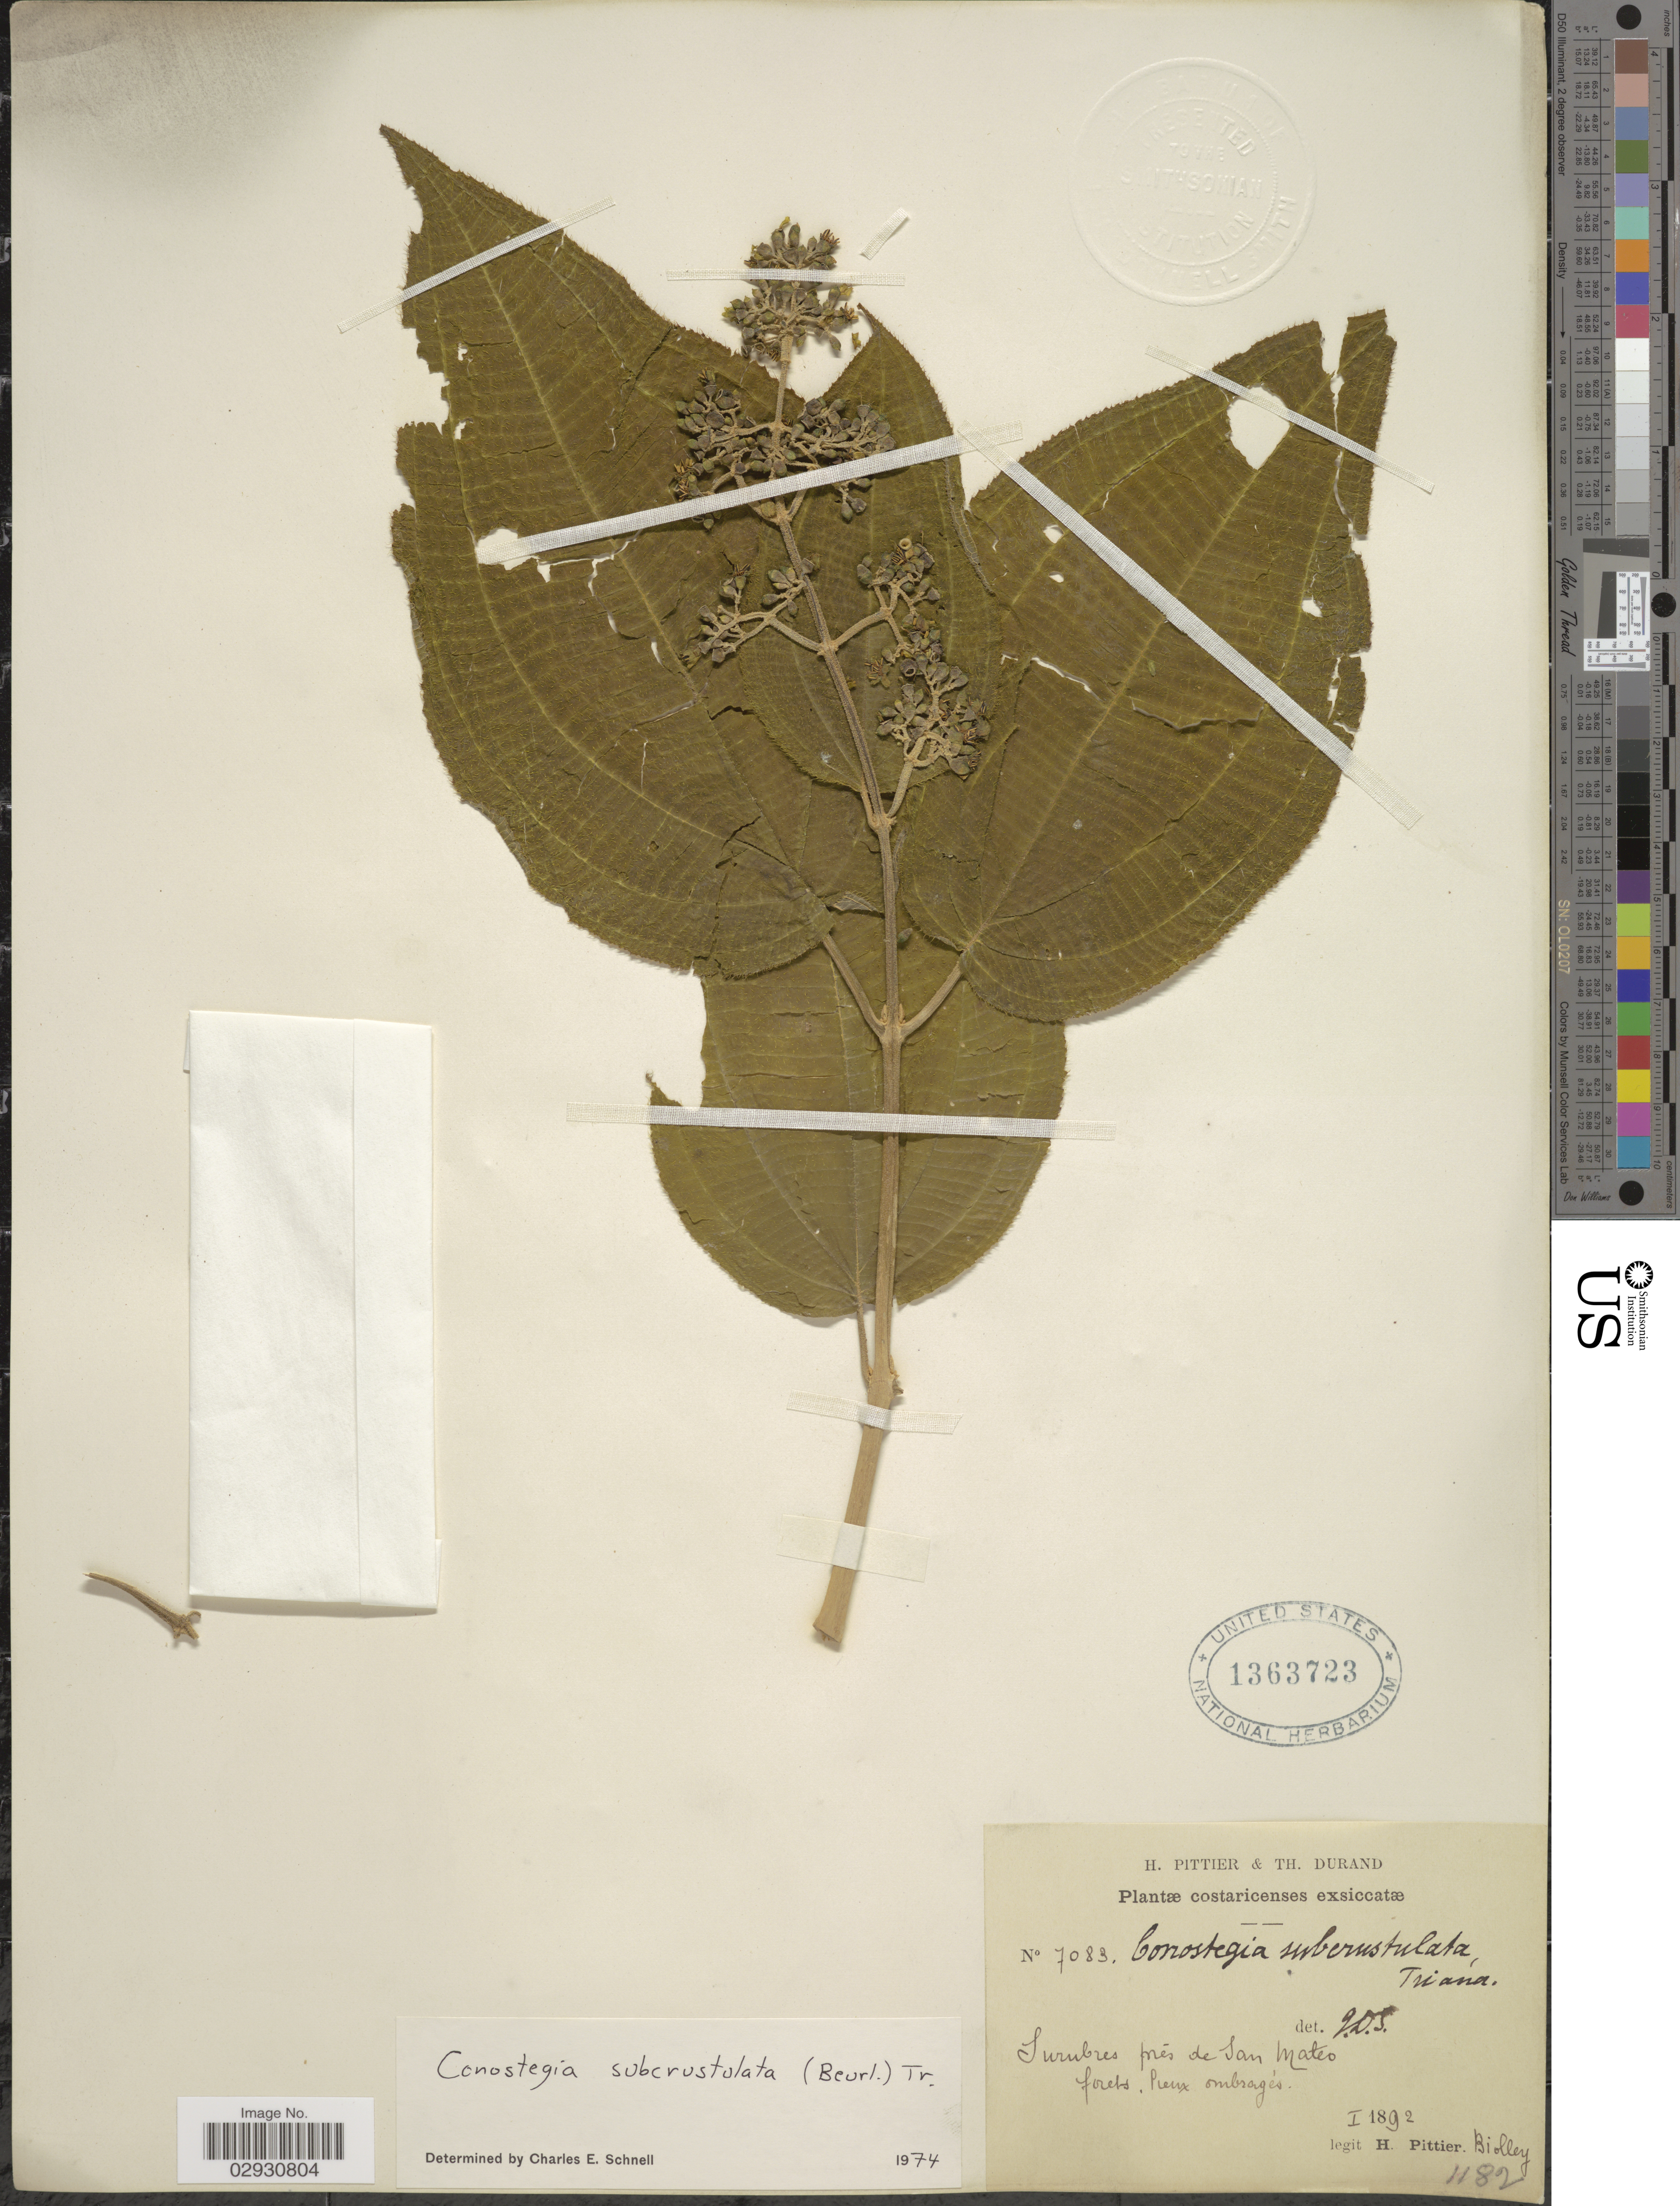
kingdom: Plantae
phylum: Tracheophyta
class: Magnoliopsida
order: Myrtales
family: Melastomataceae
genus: Conostegia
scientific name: Conostegia subcrustulata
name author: (Beurl.) Triana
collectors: H. F. Pittier & Biolley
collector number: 7083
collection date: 1892-01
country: Costa Rica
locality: Surubres prés de San Mateo forets, Pieux ombragés.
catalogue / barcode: US 1363723